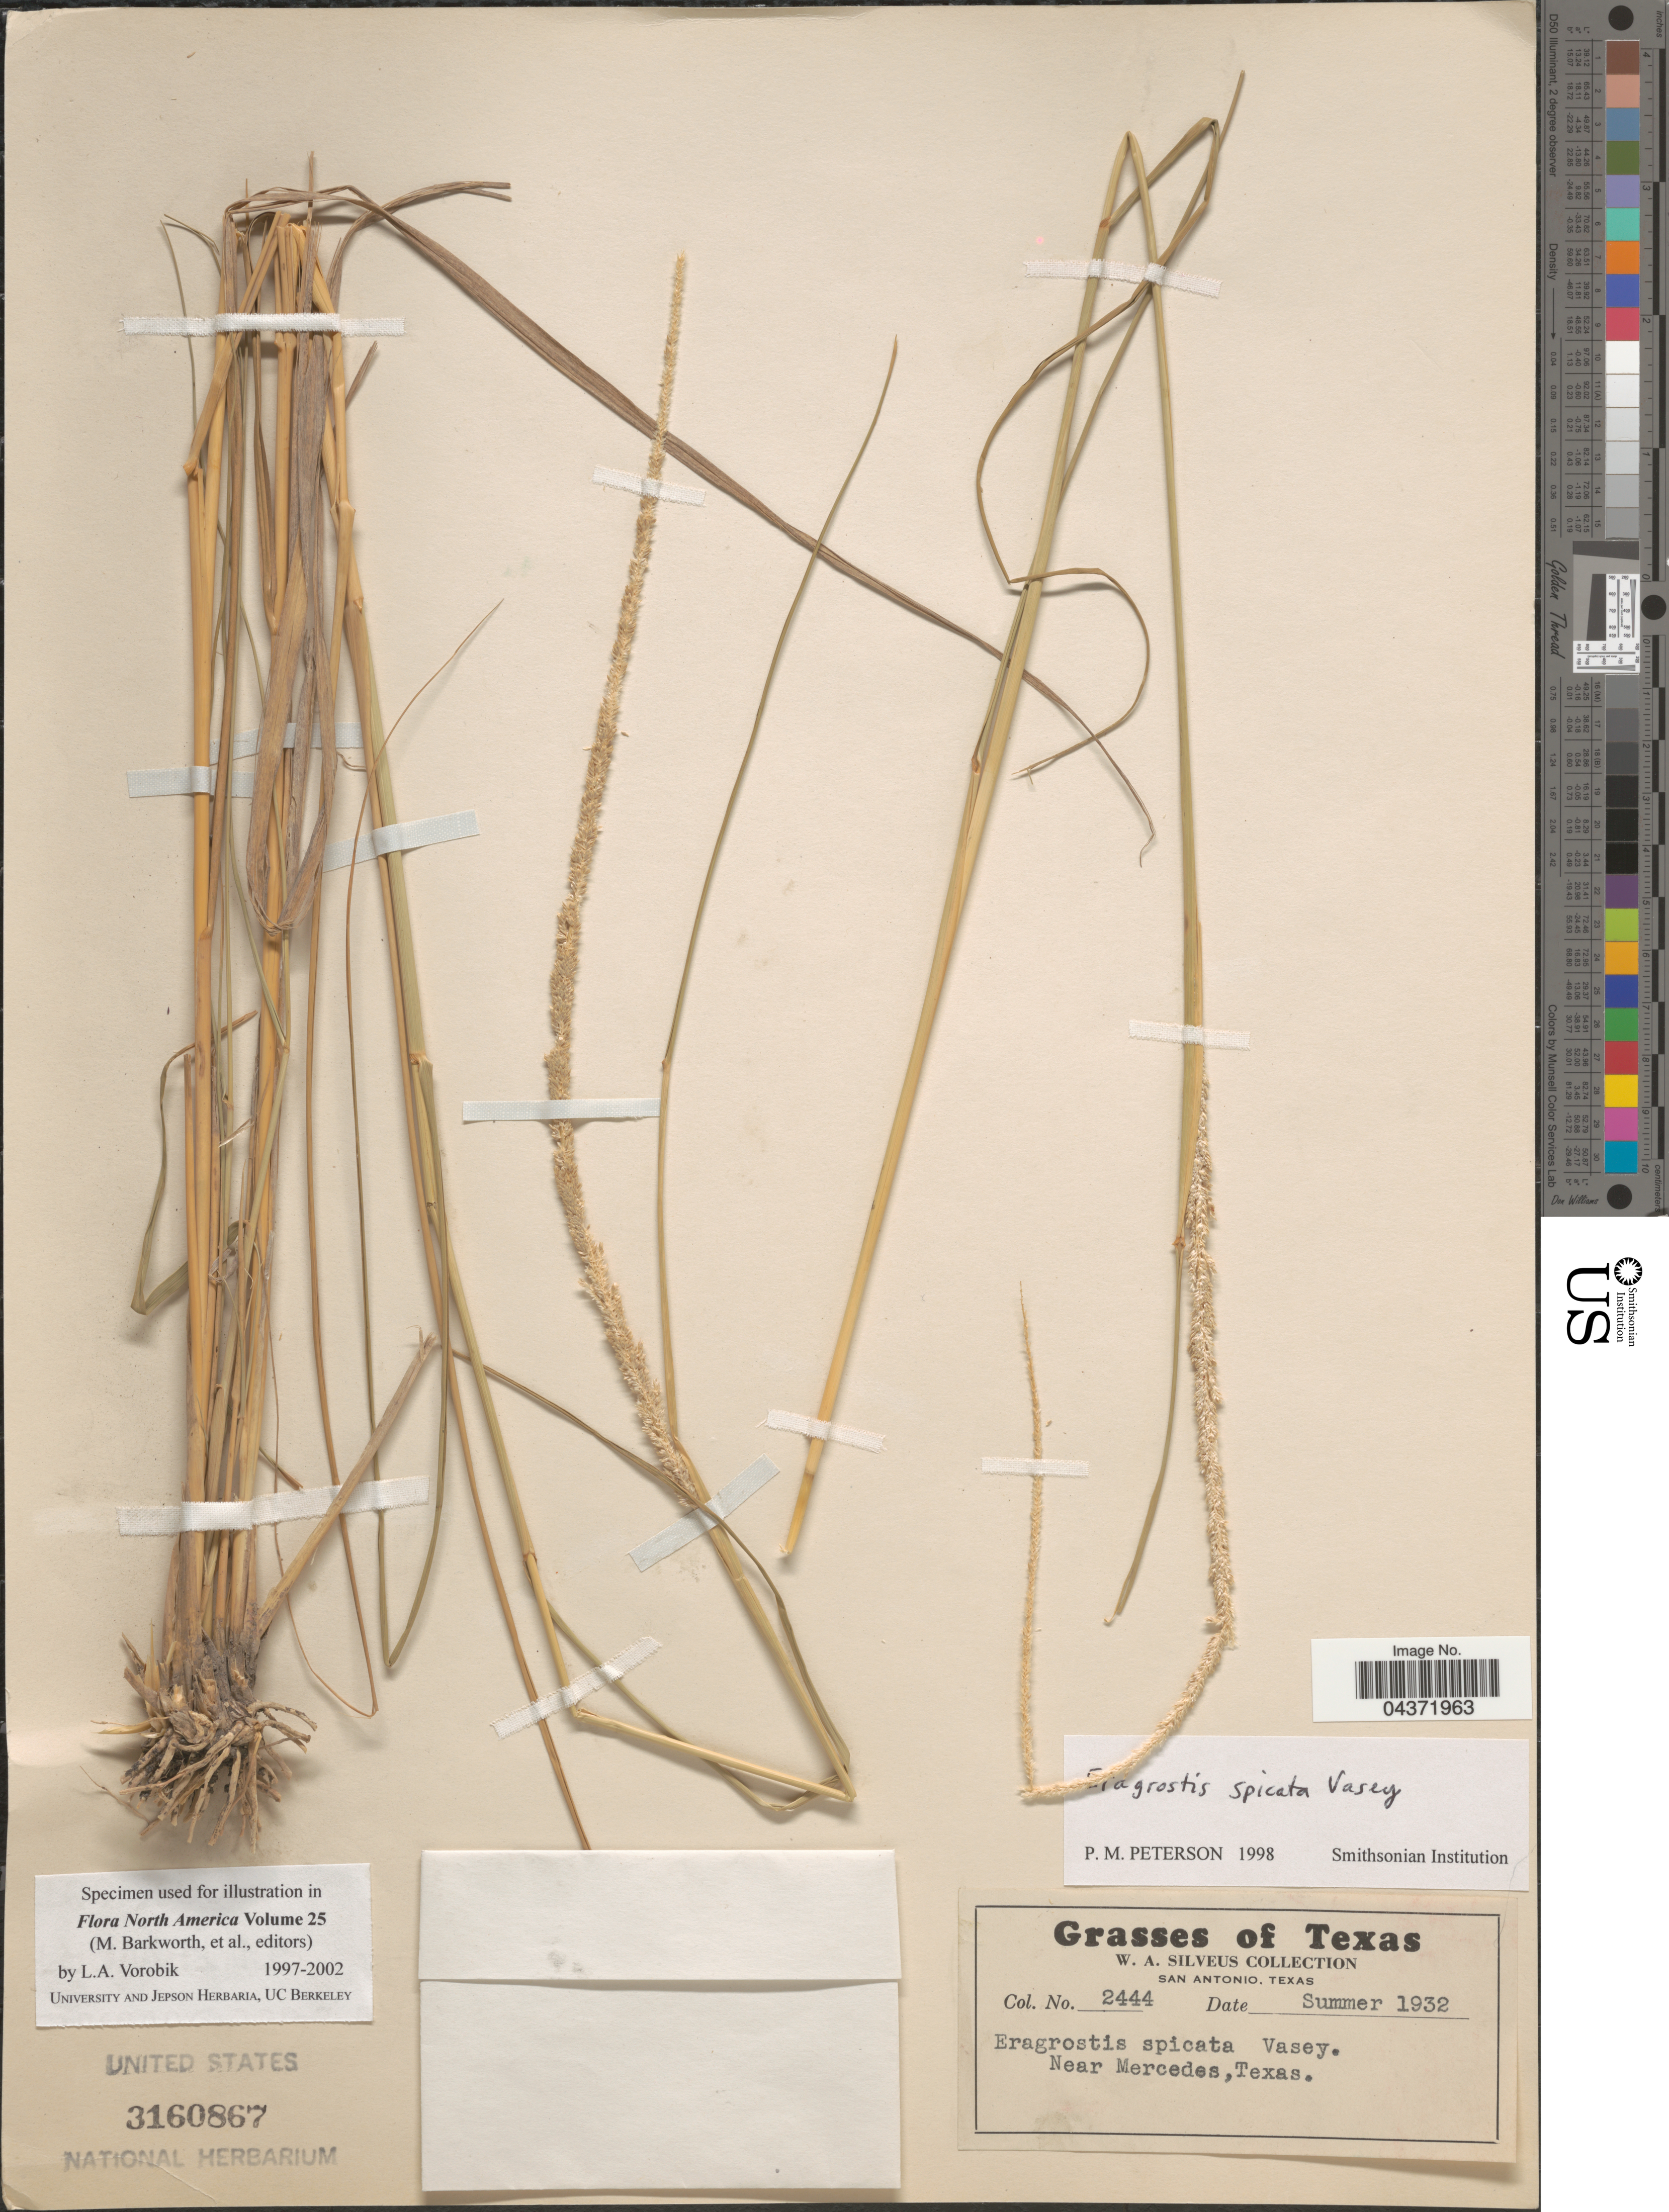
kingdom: Plantae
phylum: Tracheophyta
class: Liliopsida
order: Poales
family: Poaceae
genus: Eragrostis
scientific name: Eragrostis spicata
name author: Vasey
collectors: W. Silveus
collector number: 2444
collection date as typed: Summer 1932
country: United States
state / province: Texas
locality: Near Mercedes.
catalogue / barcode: US 3160867